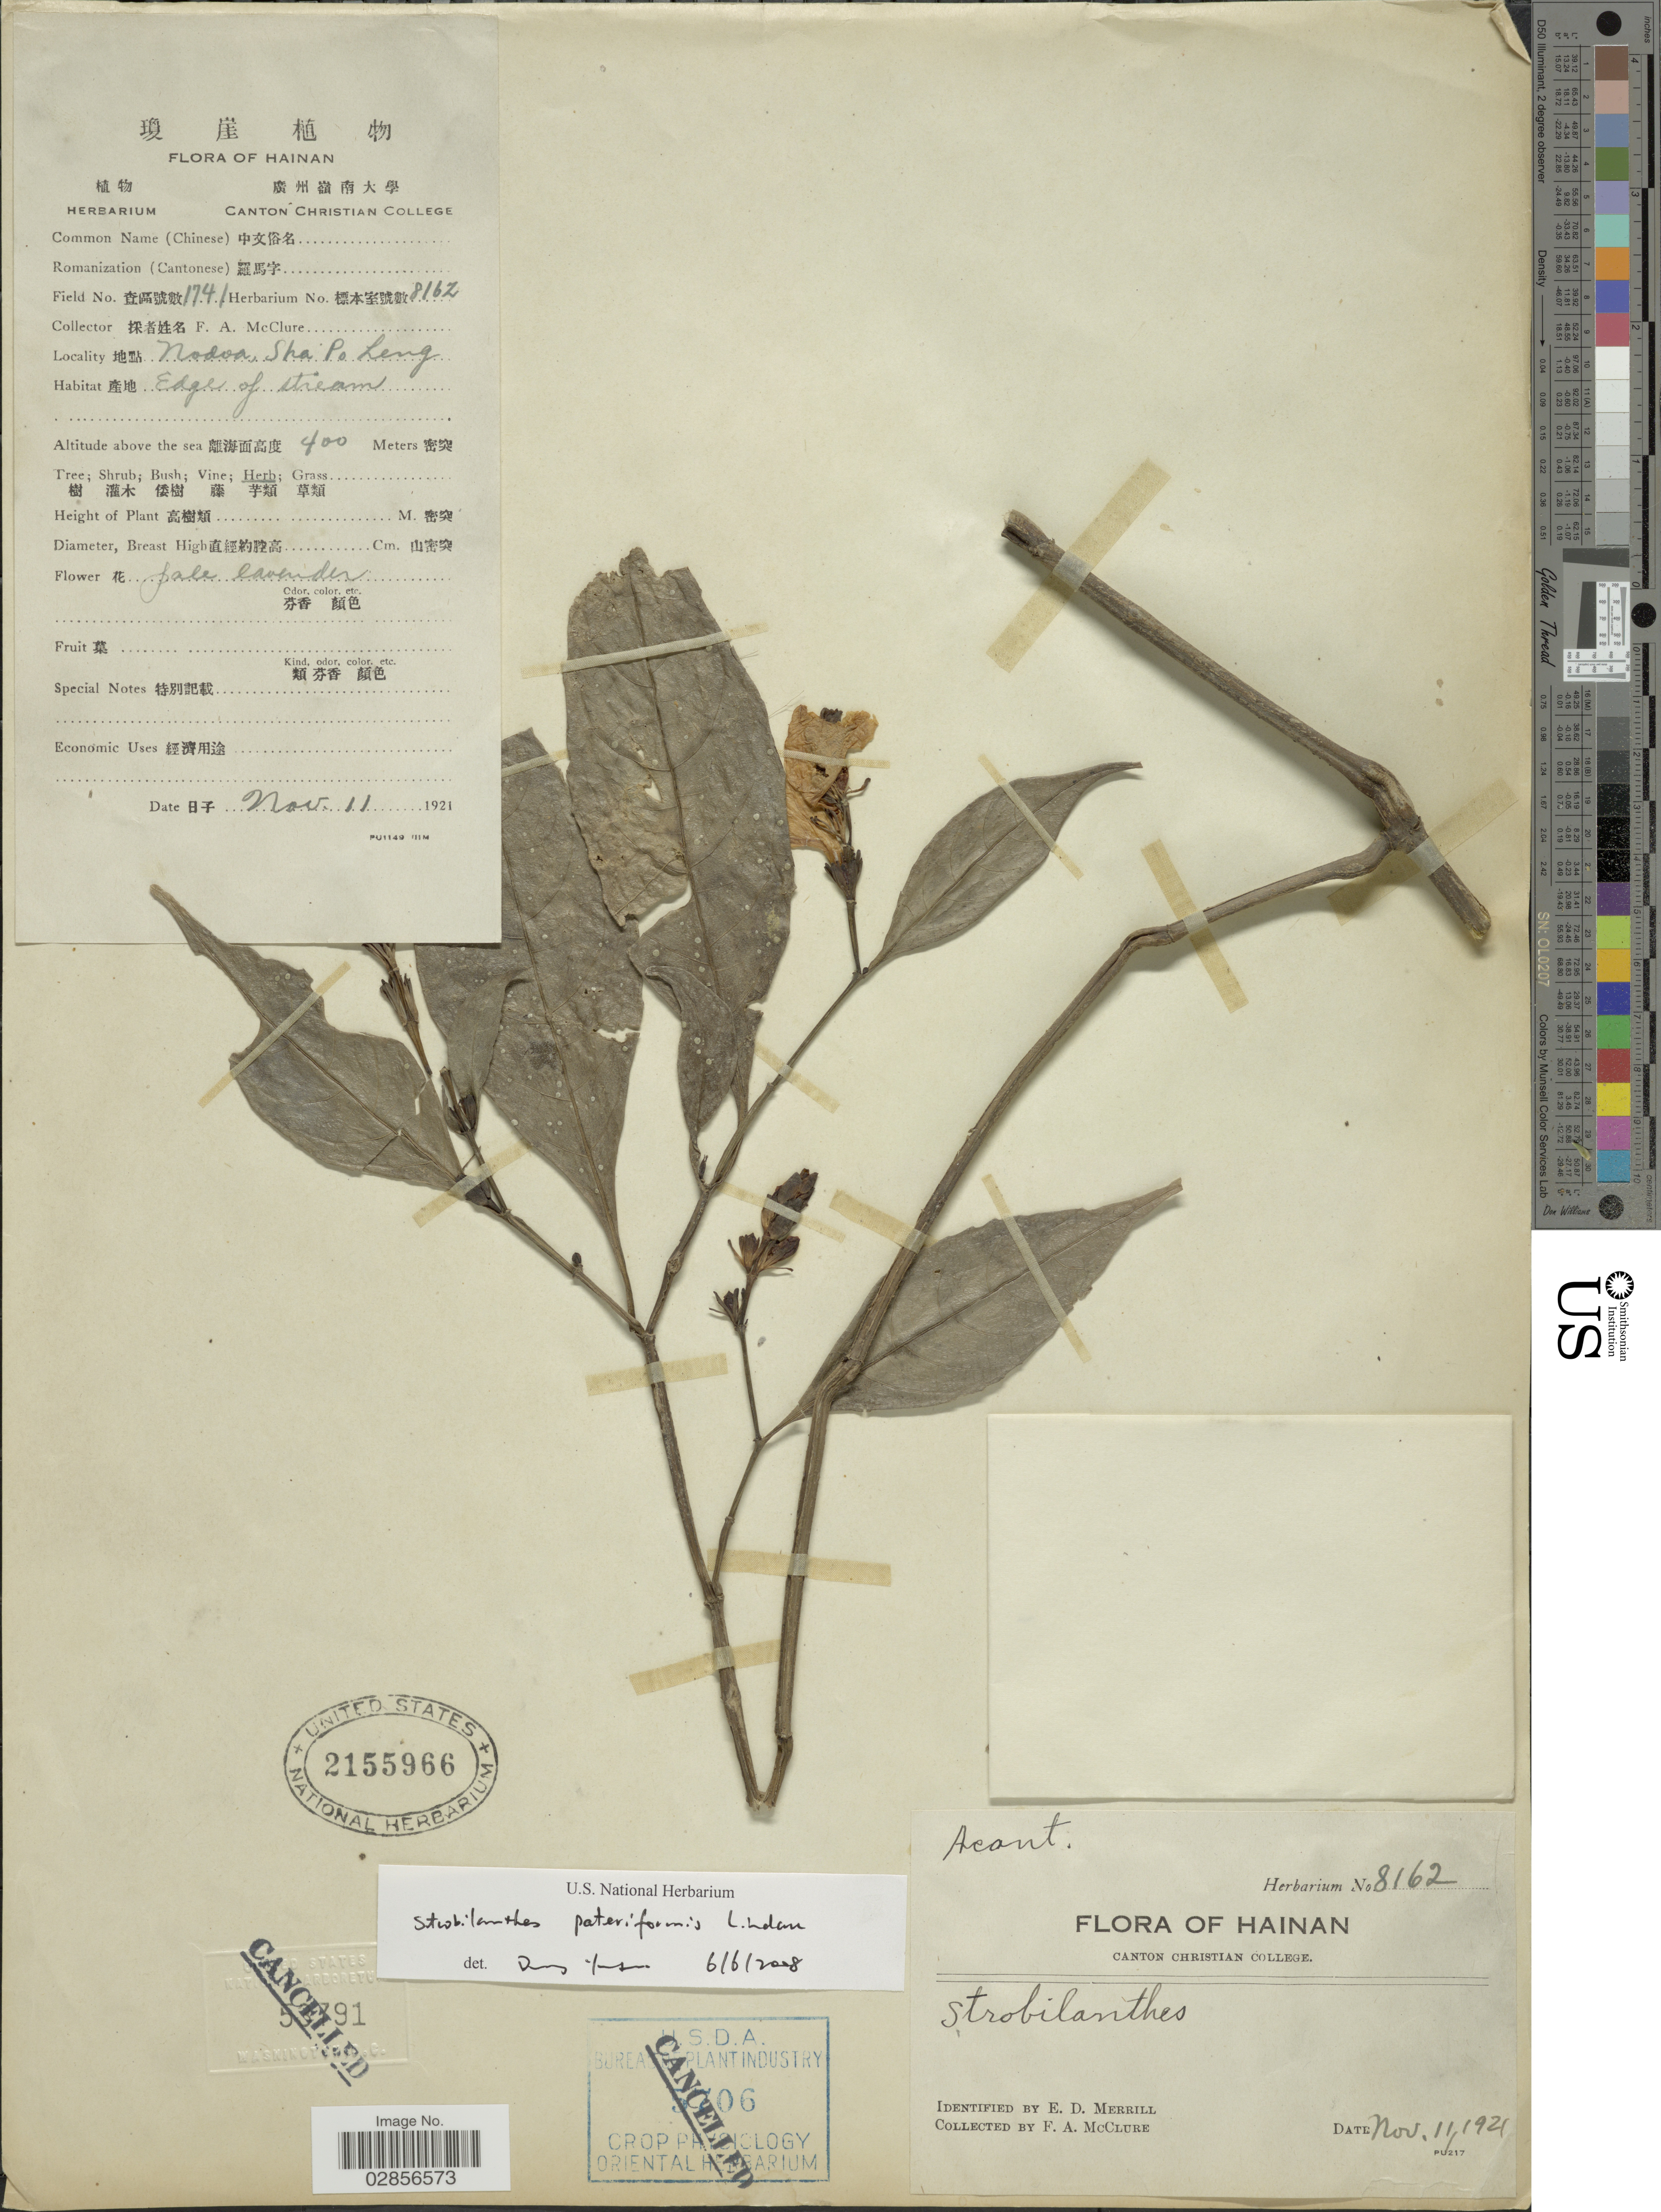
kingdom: Plantae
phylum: Tracheophyta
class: Magnoliopsida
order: Lamiales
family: Acanthaceae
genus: Strobilanthes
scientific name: Strobilanthes pateriformis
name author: Lindau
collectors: F. A. McClure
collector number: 8162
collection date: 1921-11-11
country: China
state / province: Hainan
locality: Nodoa, Sha Po Leng.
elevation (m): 400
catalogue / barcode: US 2155966